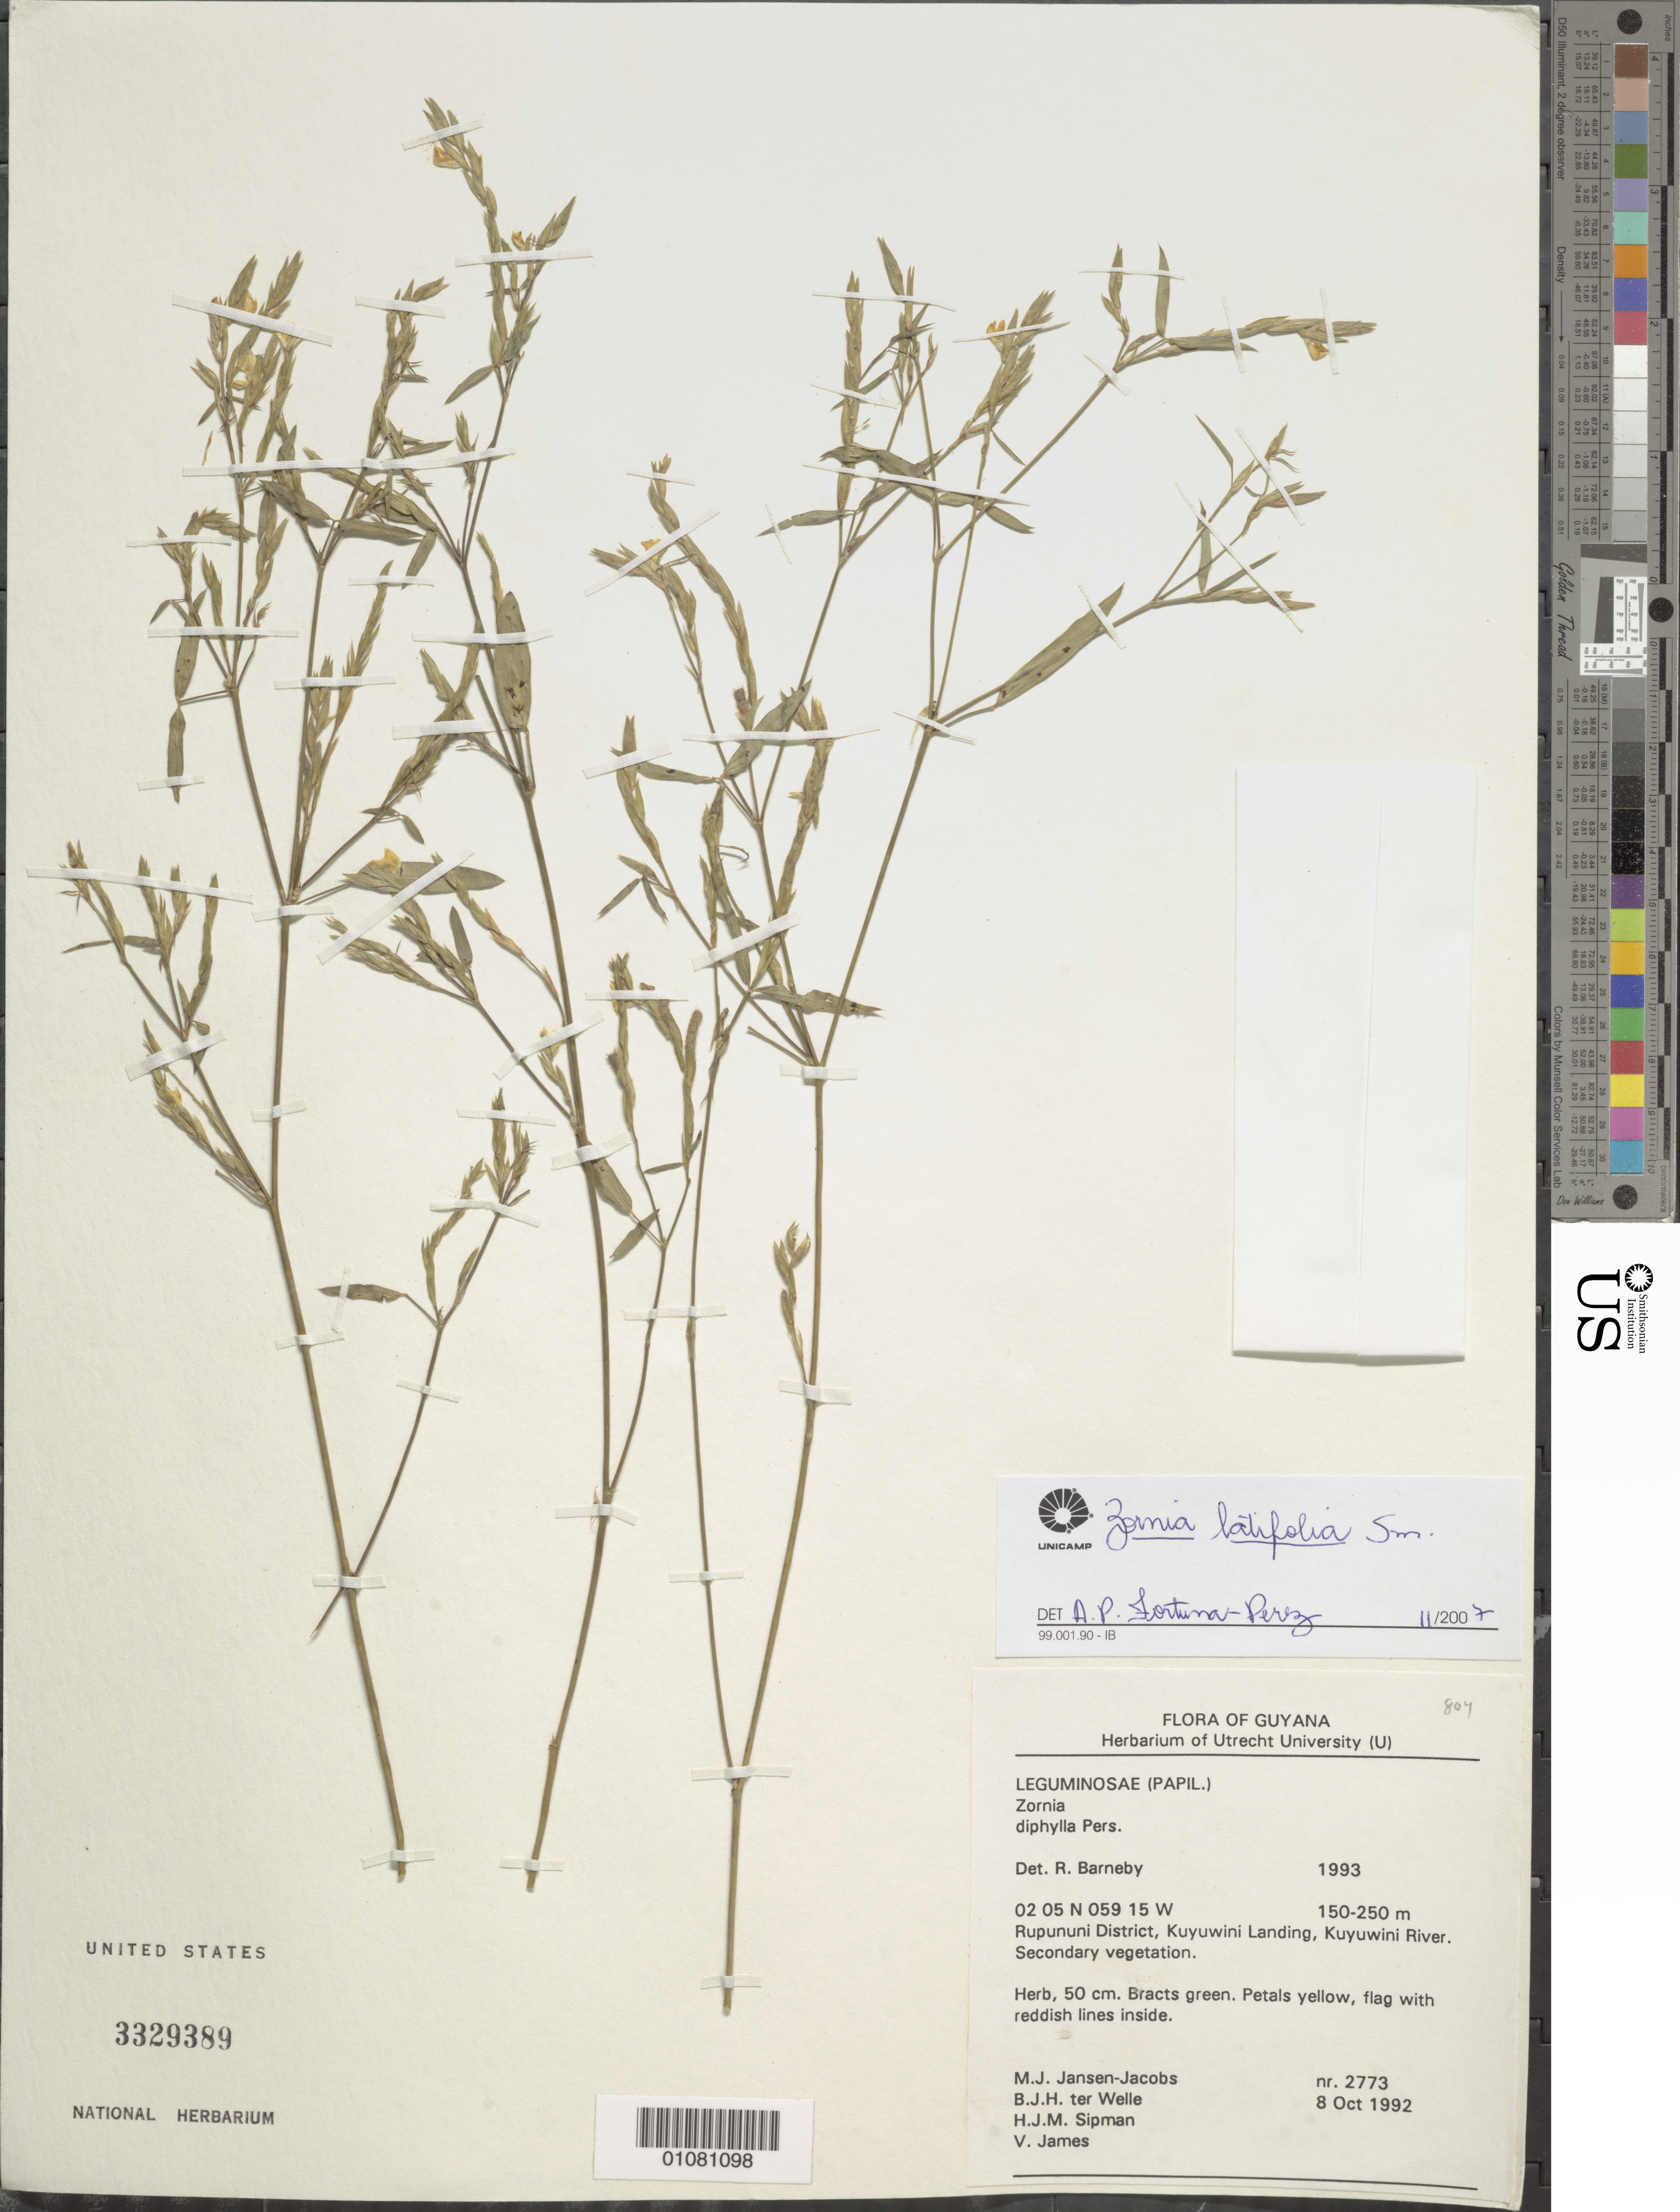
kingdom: Plantae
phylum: Tracheophyta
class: Magnoliopsida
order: Fabales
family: Fabaceae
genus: Zornia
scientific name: Zornia latifolia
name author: Sm.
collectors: M. J. Jansen-Jacobs, B. Welle, H. J. M. Sipman & V. James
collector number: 2773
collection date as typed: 8-Oct-92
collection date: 1992-10-08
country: Guyana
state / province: U. Takutu-U. Essequibo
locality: Kuyuwini Landing, Kuyuwini River, Rupununi District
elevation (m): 150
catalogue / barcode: US 3329389